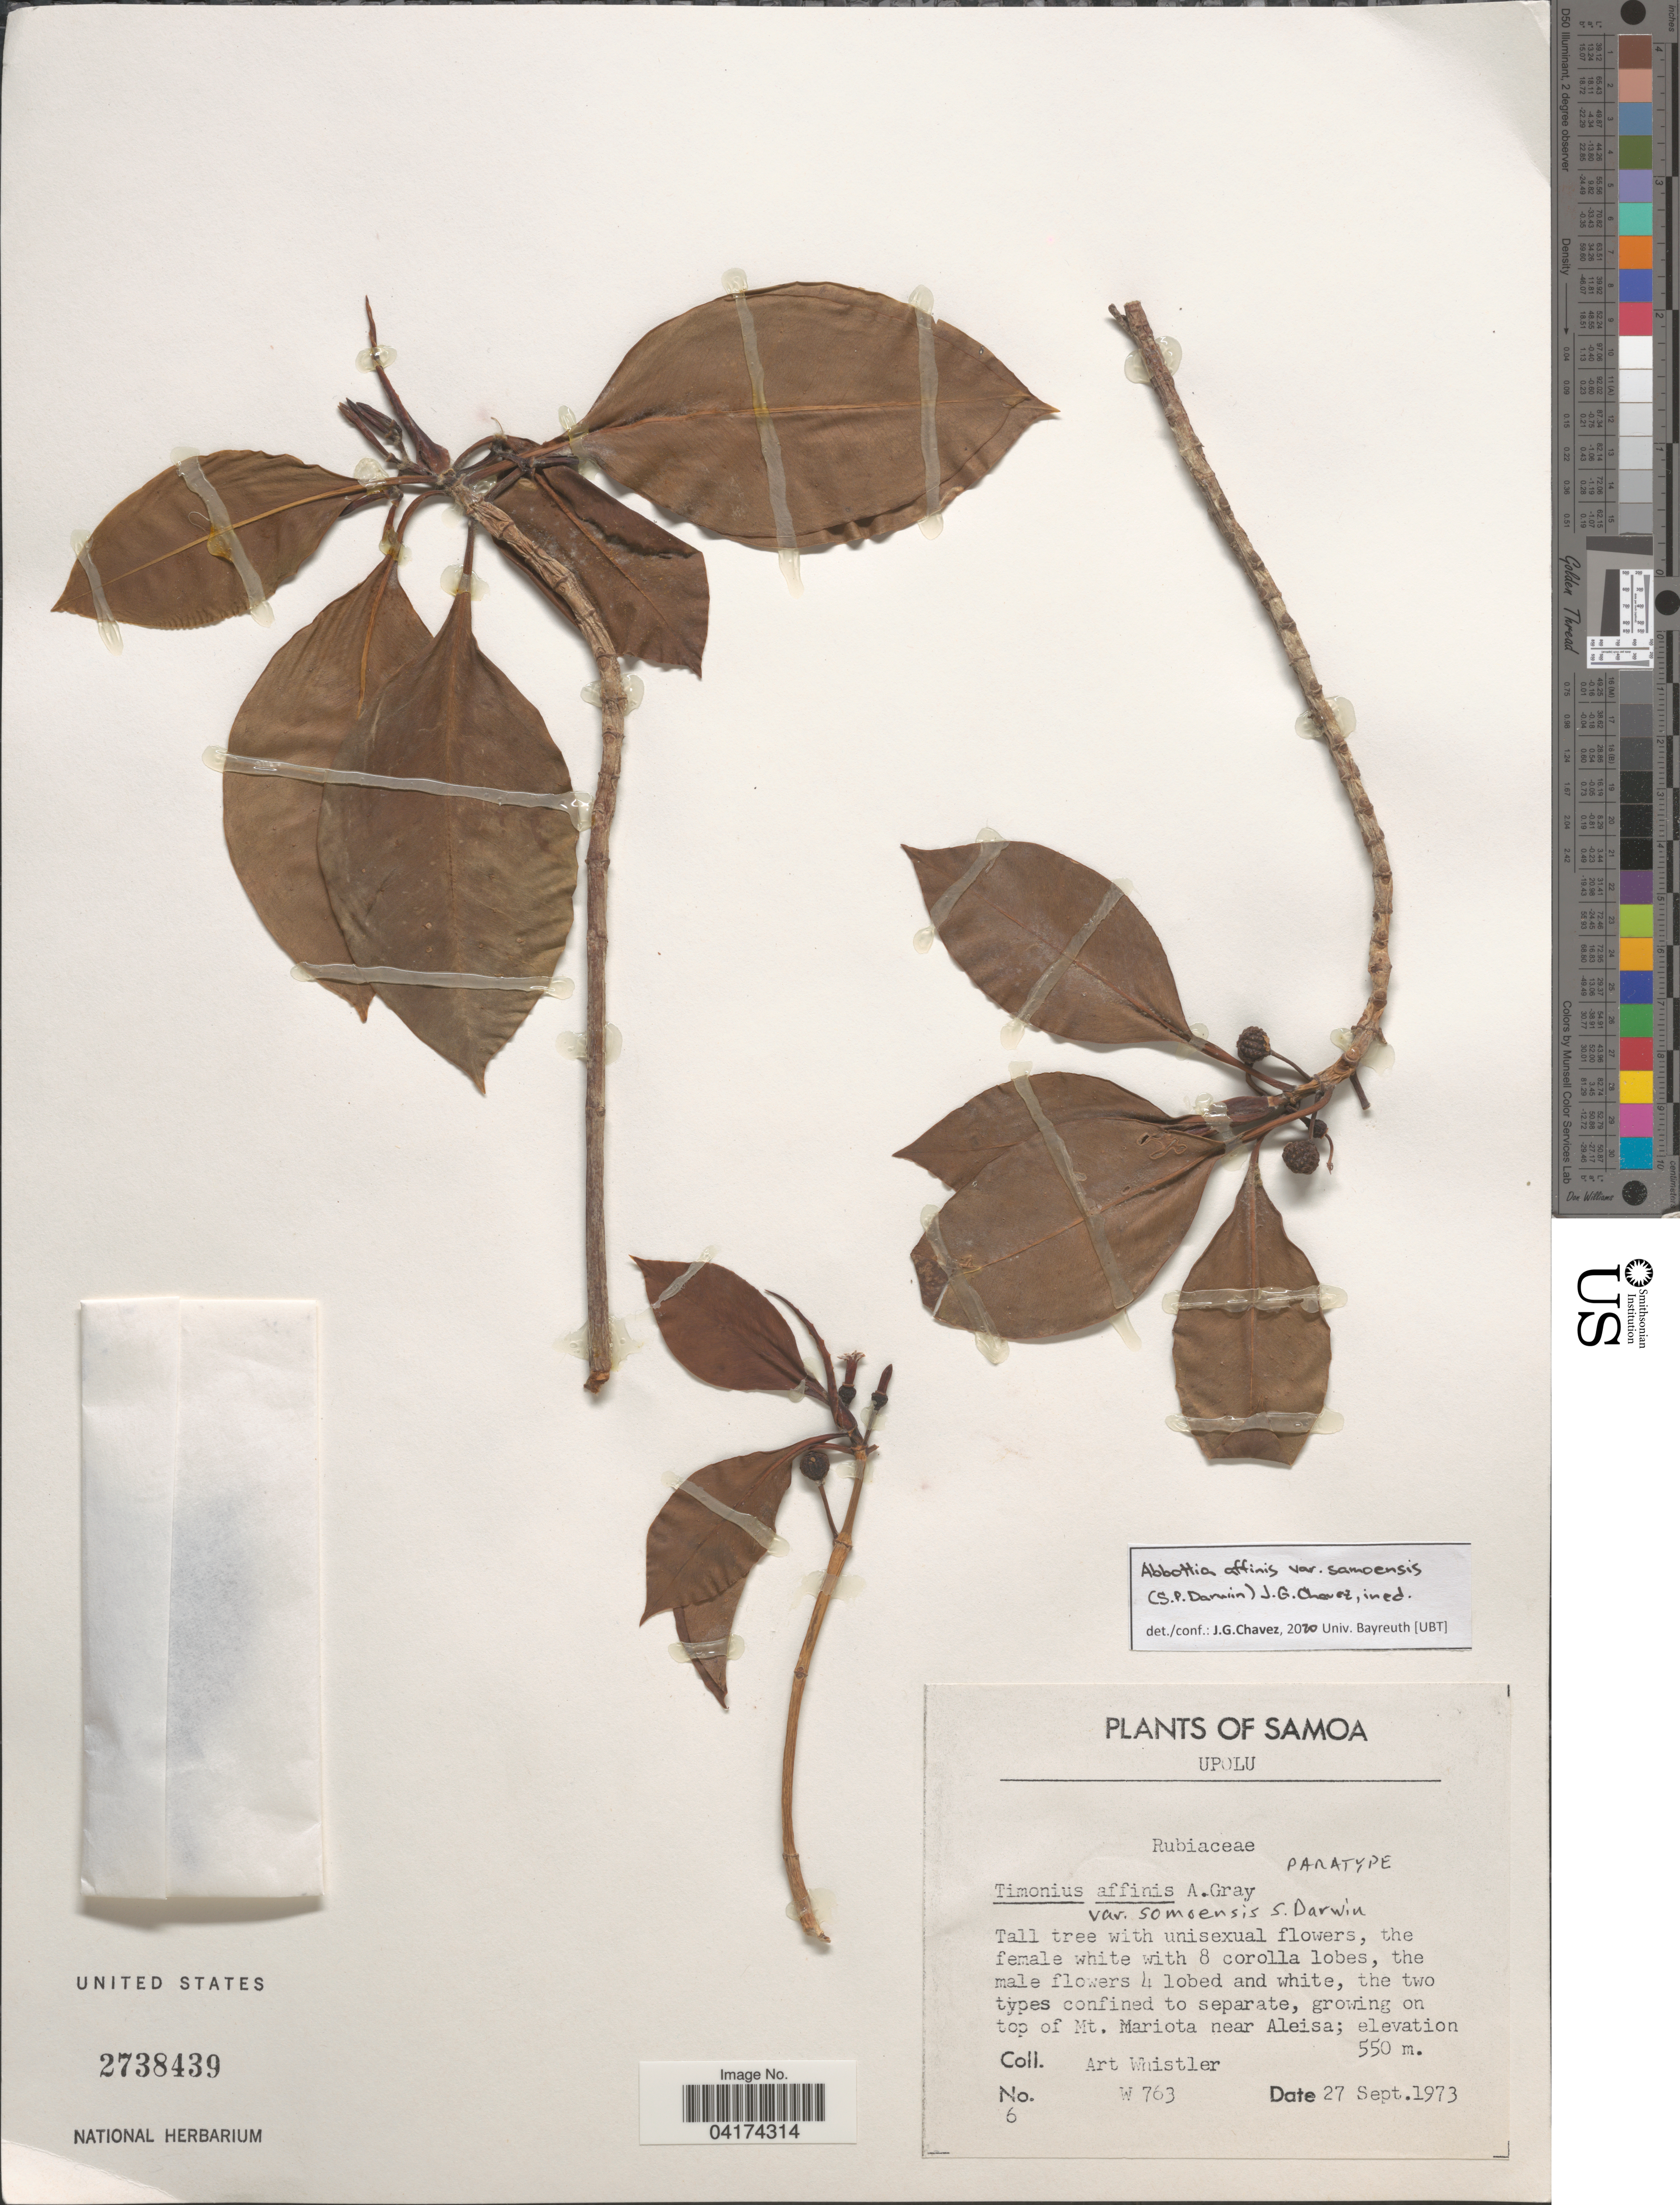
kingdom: Plantae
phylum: Tracheophyta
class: Magnoliopsida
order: Gentianales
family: Rubiaceae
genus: Abbottia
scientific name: Abbottia affinis var. samoensis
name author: (S.P. Darwin) J.G. Chavez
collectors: A. Whistler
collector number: W 763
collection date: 1973-09-27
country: Samoa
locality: Samoa. Upolu. Growing on top of Mt. Mariota near Aleisa.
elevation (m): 550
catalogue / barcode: US 2738439